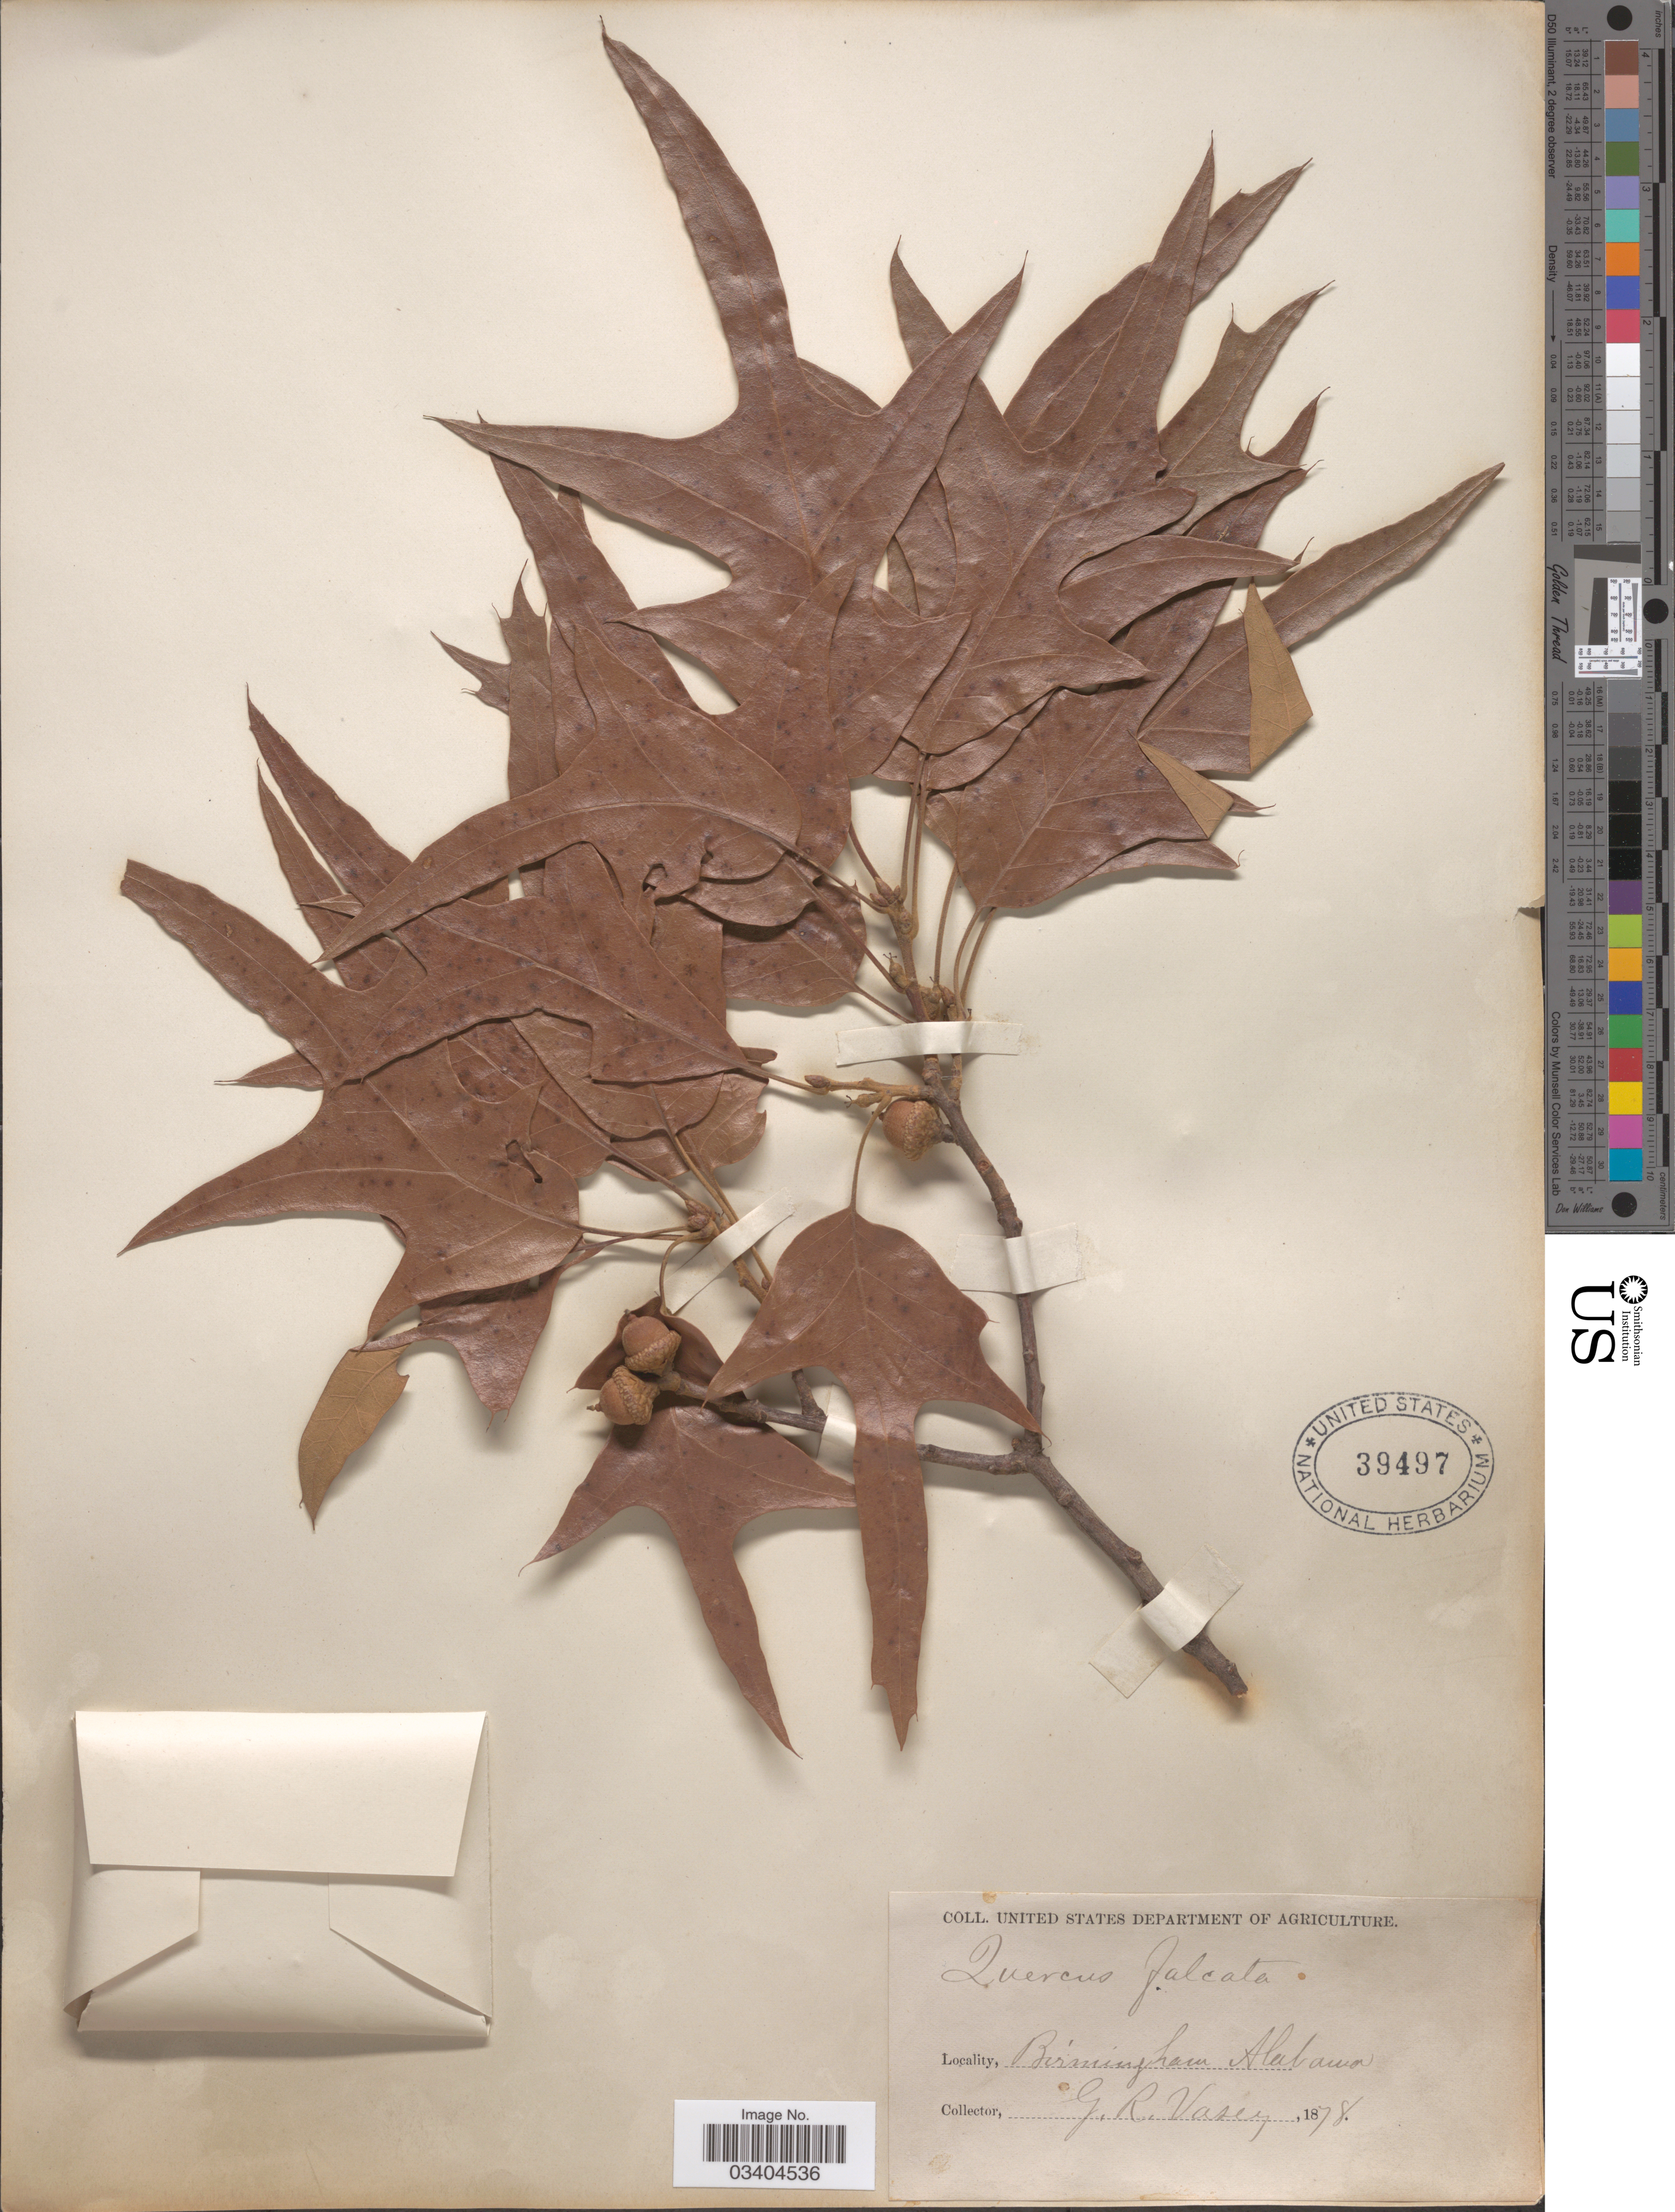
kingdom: Plantae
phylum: Tracheophyta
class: Magnoliopsida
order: Fagales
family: Fagaceae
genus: Quercus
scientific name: Quercus falcata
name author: Michx.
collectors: G. R. Vasey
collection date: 1878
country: United States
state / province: Alabama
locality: Birmingham.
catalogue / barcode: US 39497